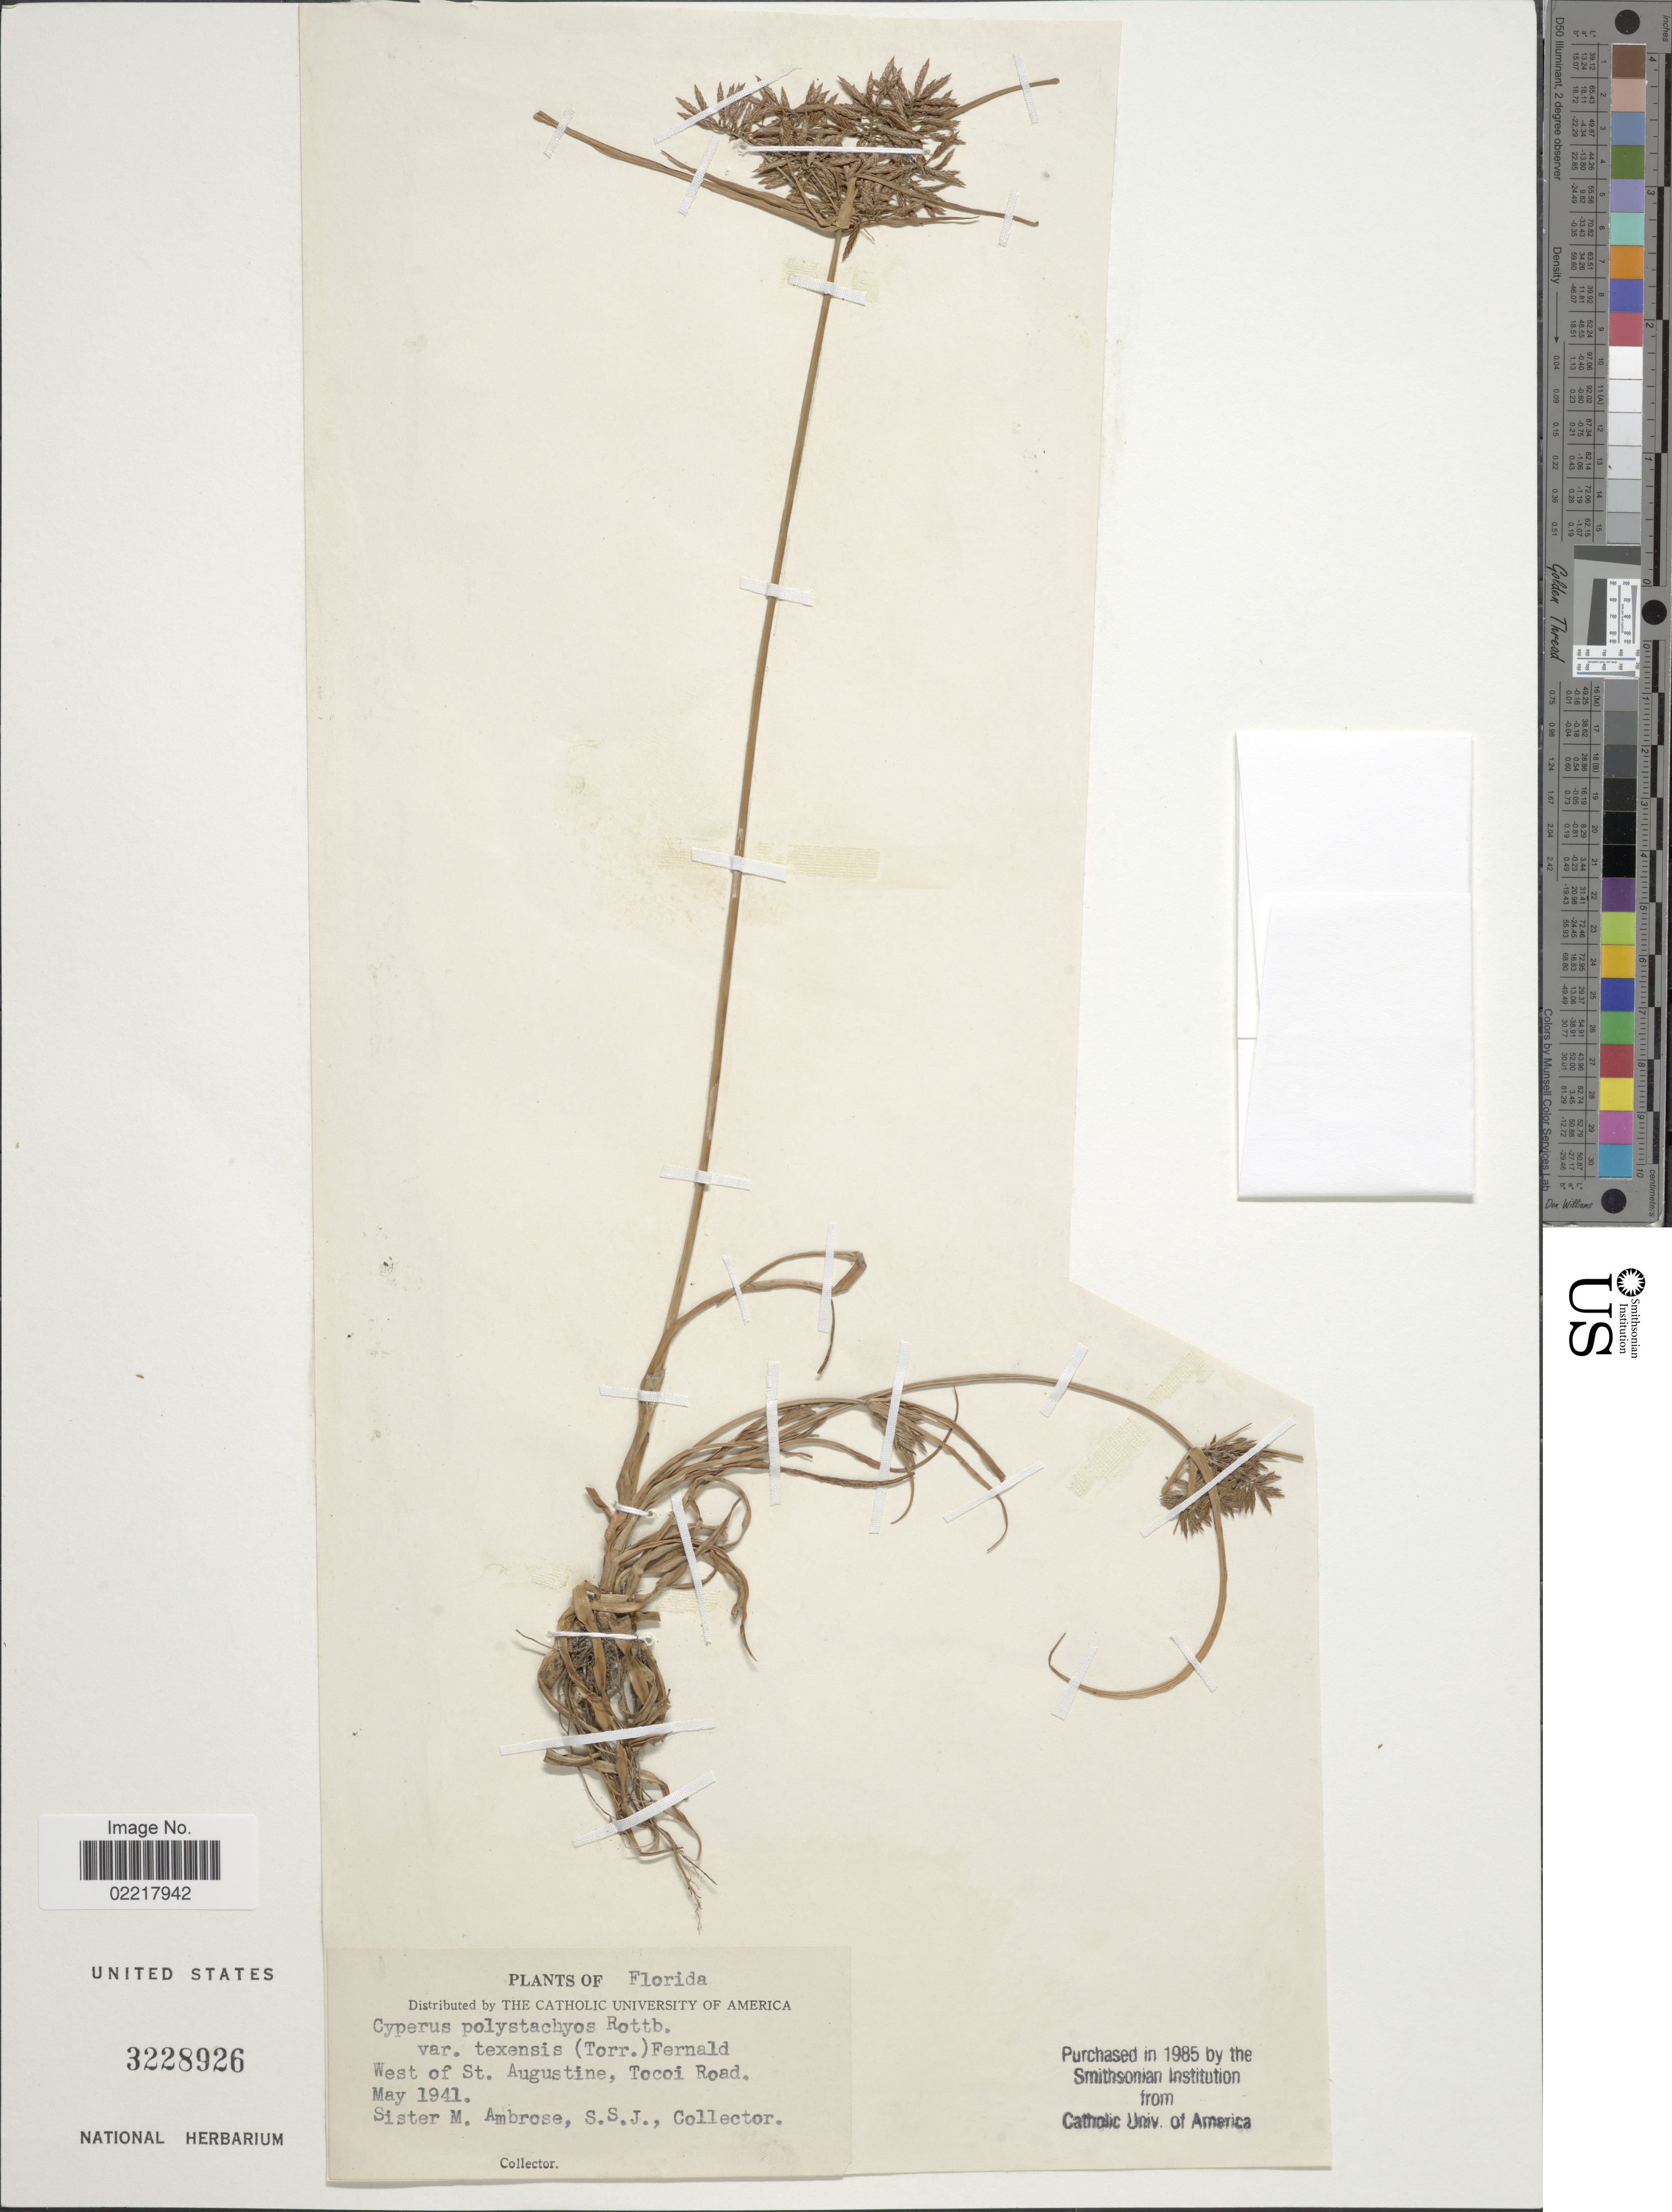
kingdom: Plantae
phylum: Tracheophyta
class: Liliopsida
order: Poales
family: Cyperaceae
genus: Cyperus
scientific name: Cyperus polystachyos var. texensis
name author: (Torr.) Fernald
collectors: M. Ambrose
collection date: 1941-05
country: United States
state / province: Florida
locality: West of St Augustine, Tocoi Road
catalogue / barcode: US 3228926